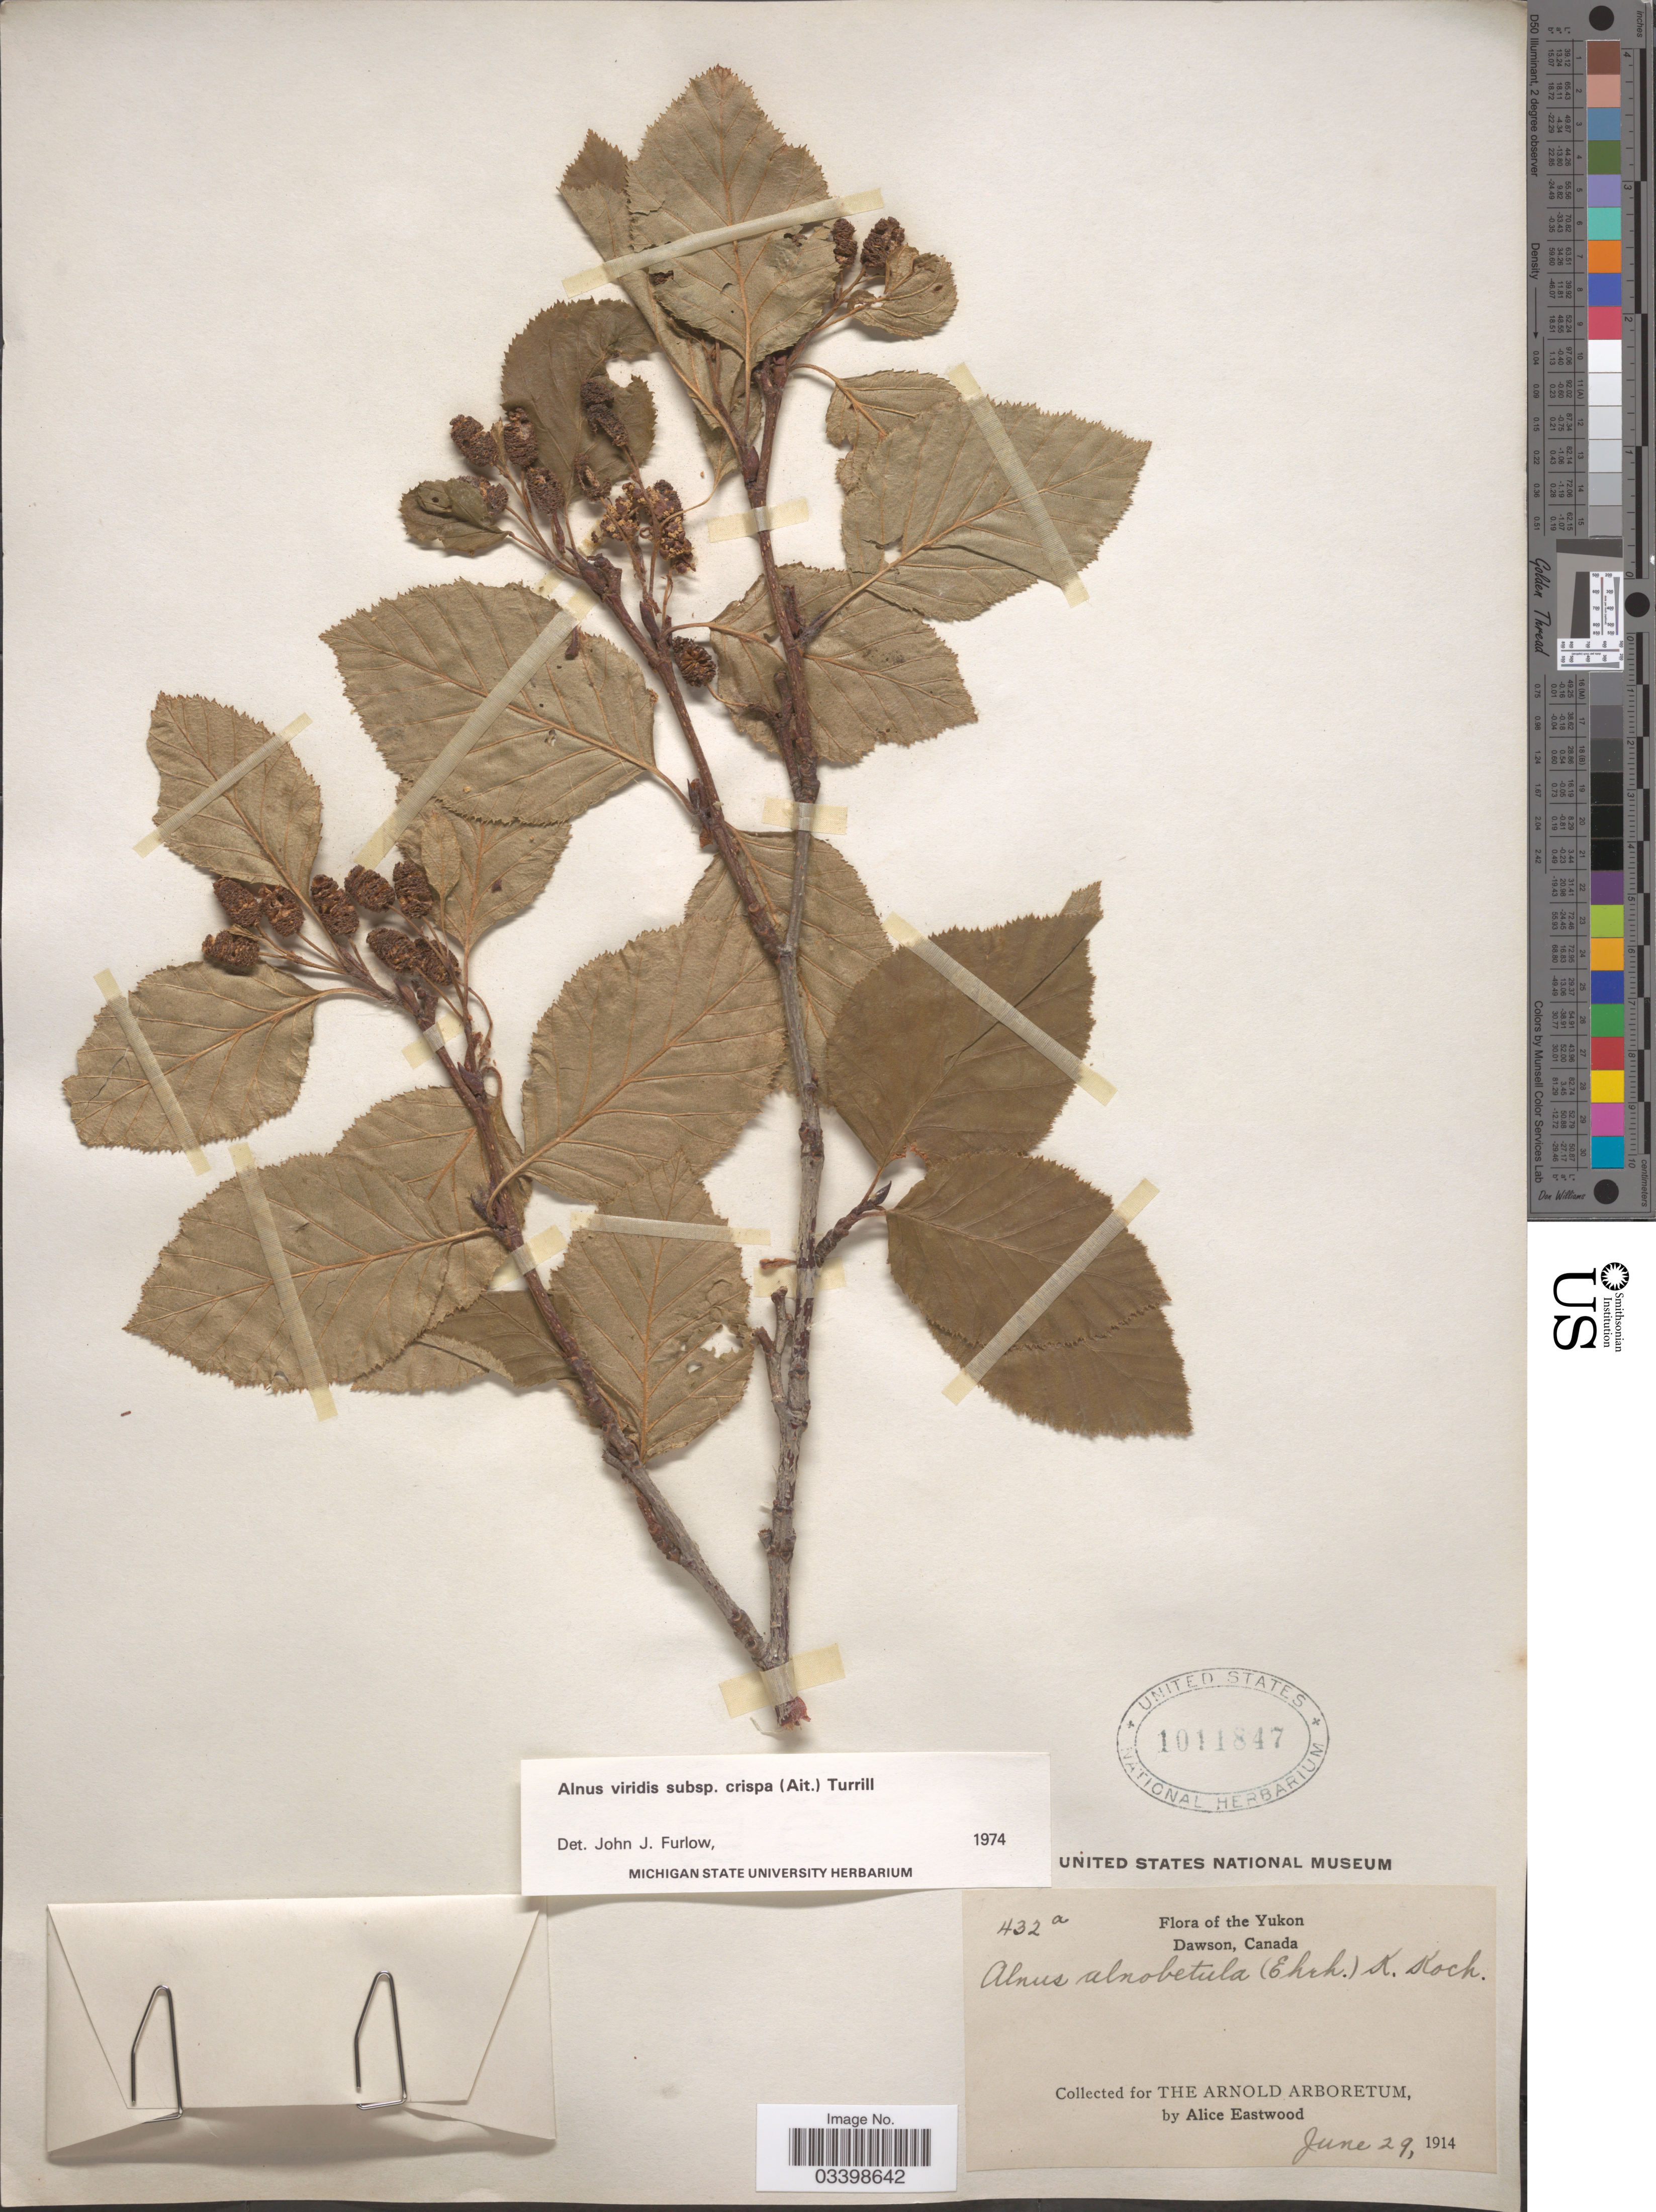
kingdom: Plantae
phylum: Tracheophyta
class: Magnoliopsida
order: Fagales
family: Betulaceae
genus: Alnus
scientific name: Alnus viridis subsp. crispa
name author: (Aiton) Turrill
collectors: A. Eastwood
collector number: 432a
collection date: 1914-06-29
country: Canada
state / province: Yukon Territory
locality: The Yukon. Dawson.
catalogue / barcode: US 1011847